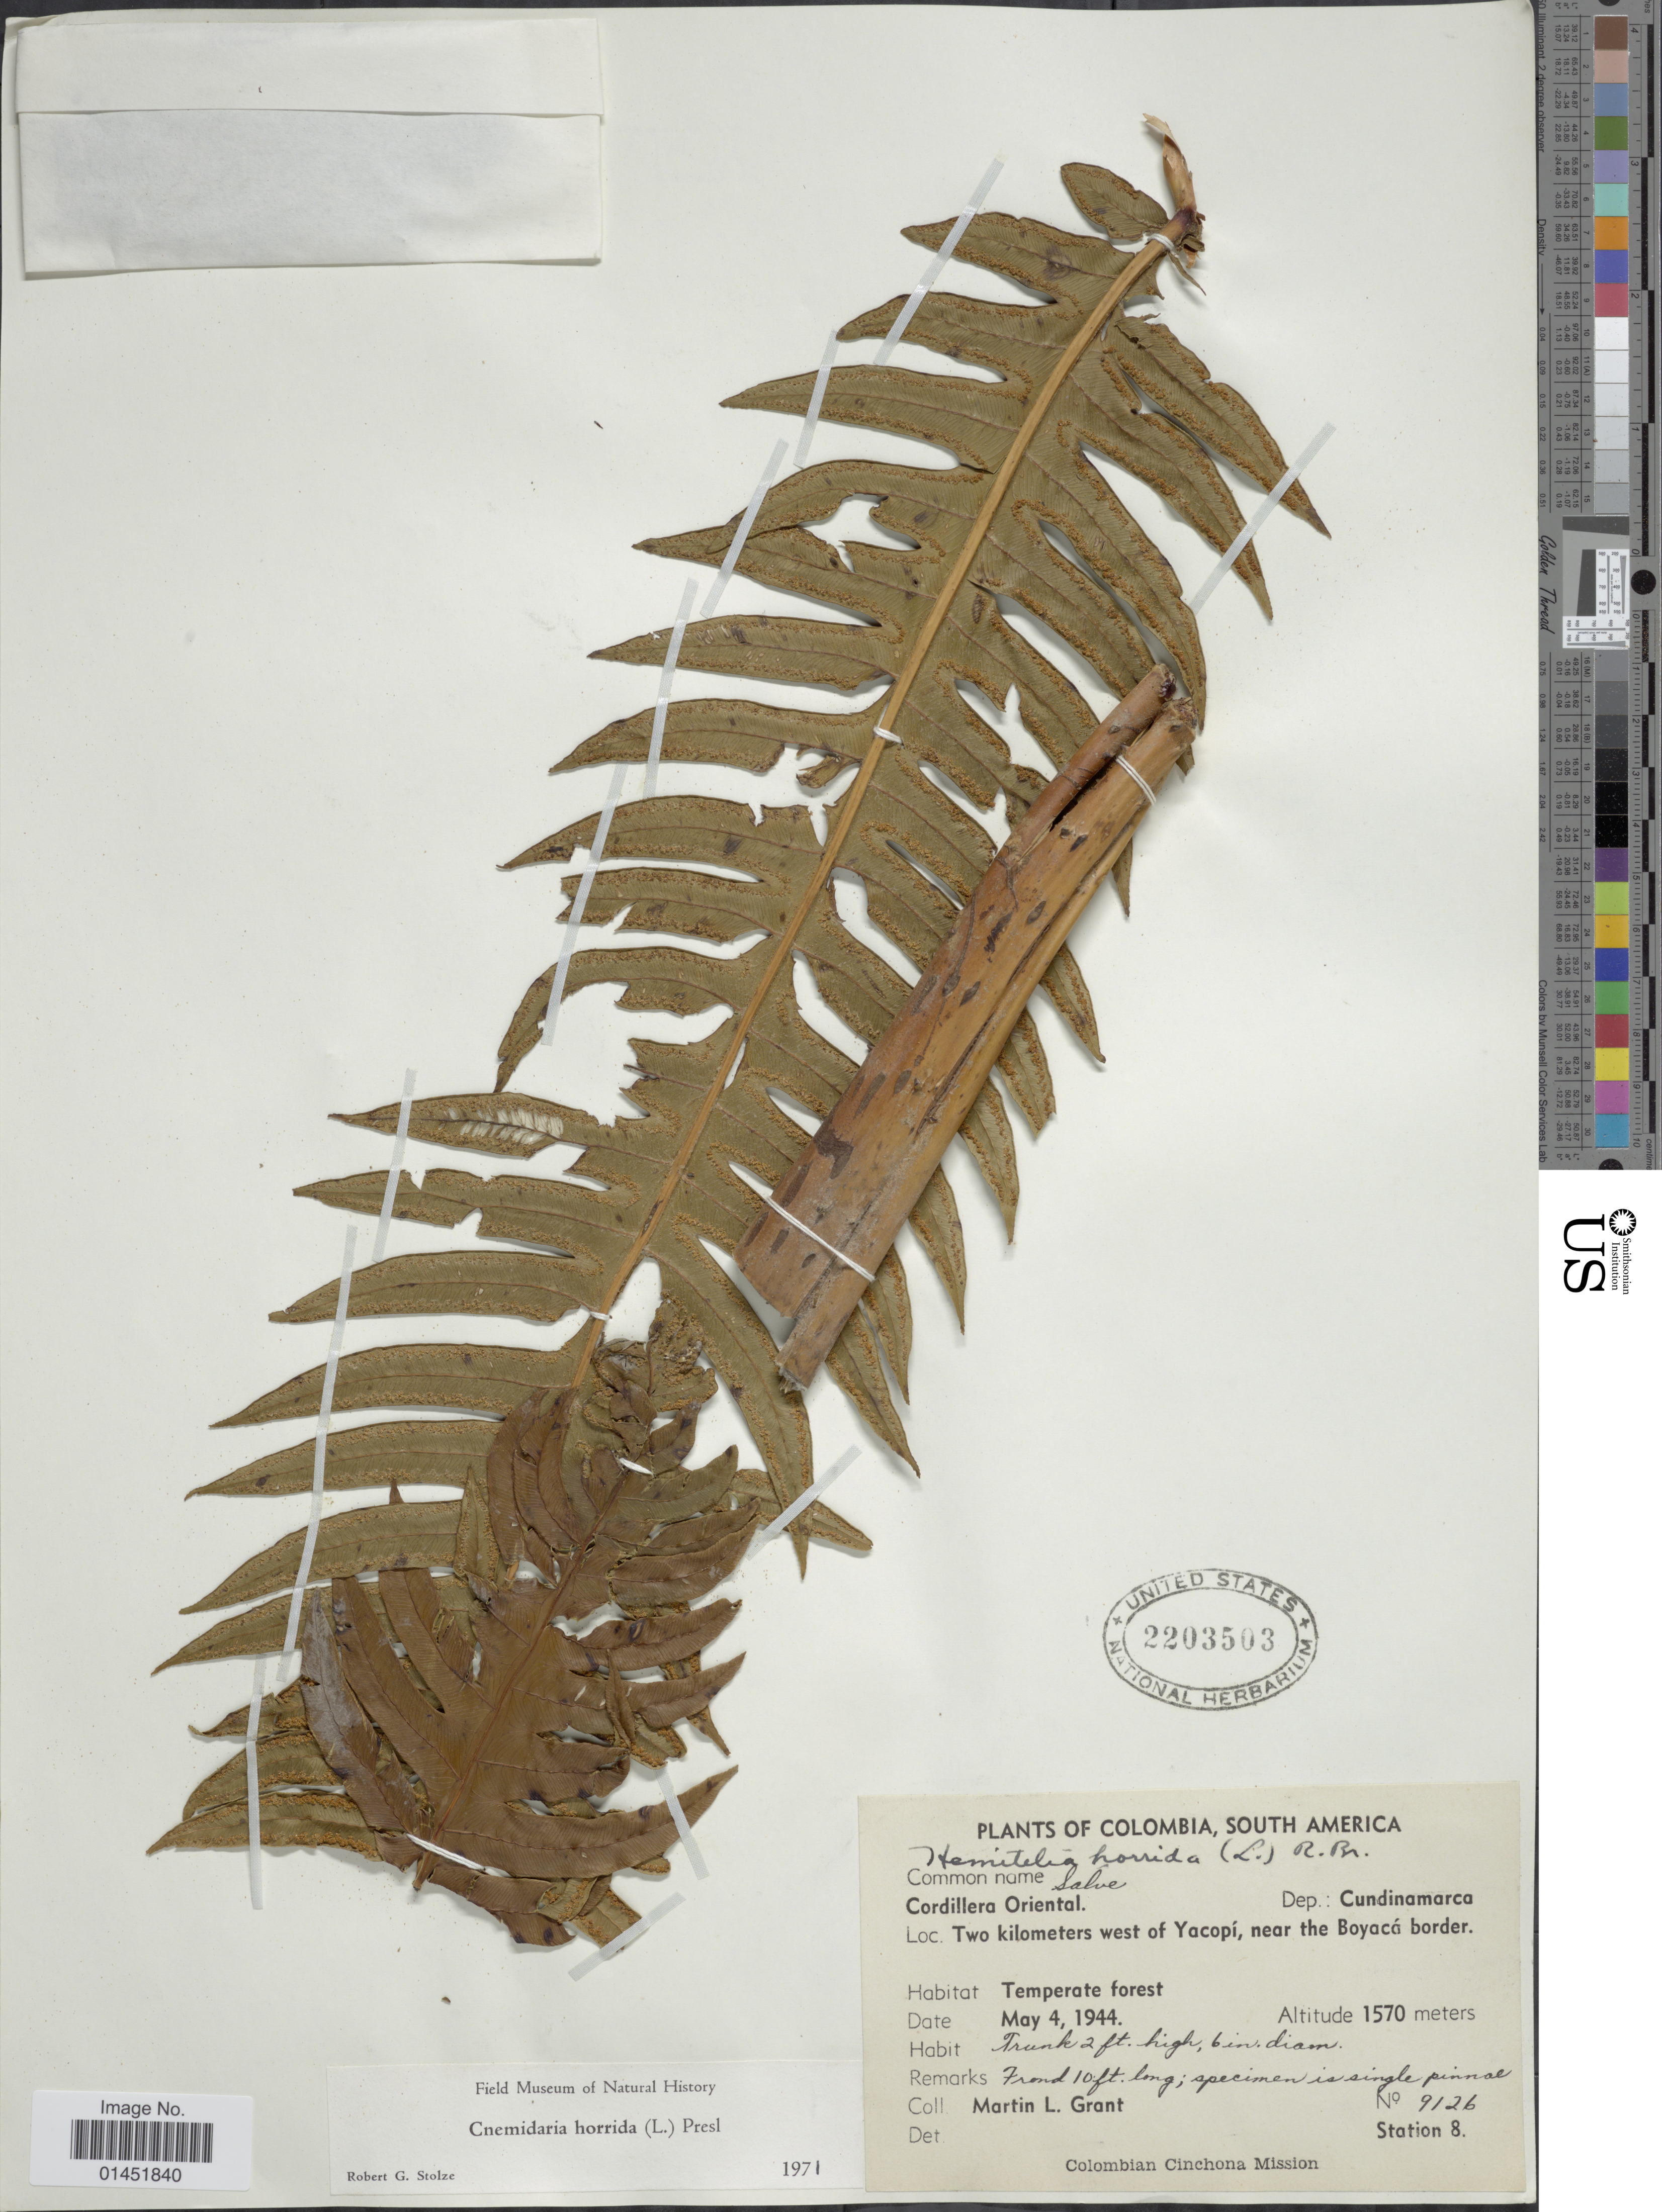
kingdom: Plantae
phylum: Tracheophyta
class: Polypodiopsida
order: Cyatheales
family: Cyatheaceae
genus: Cyathea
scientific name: Cyathea horrida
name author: (L.) Sm.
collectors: M. L. Grant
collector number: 9126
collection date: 1944-05-04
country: Colombia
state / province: Cundinamarca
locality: Cordillera Oriental, Dep Cundinamarca, Two kilometers west of Yacopí, near the Boyacá border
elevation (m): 1570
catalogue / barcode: US 2203503